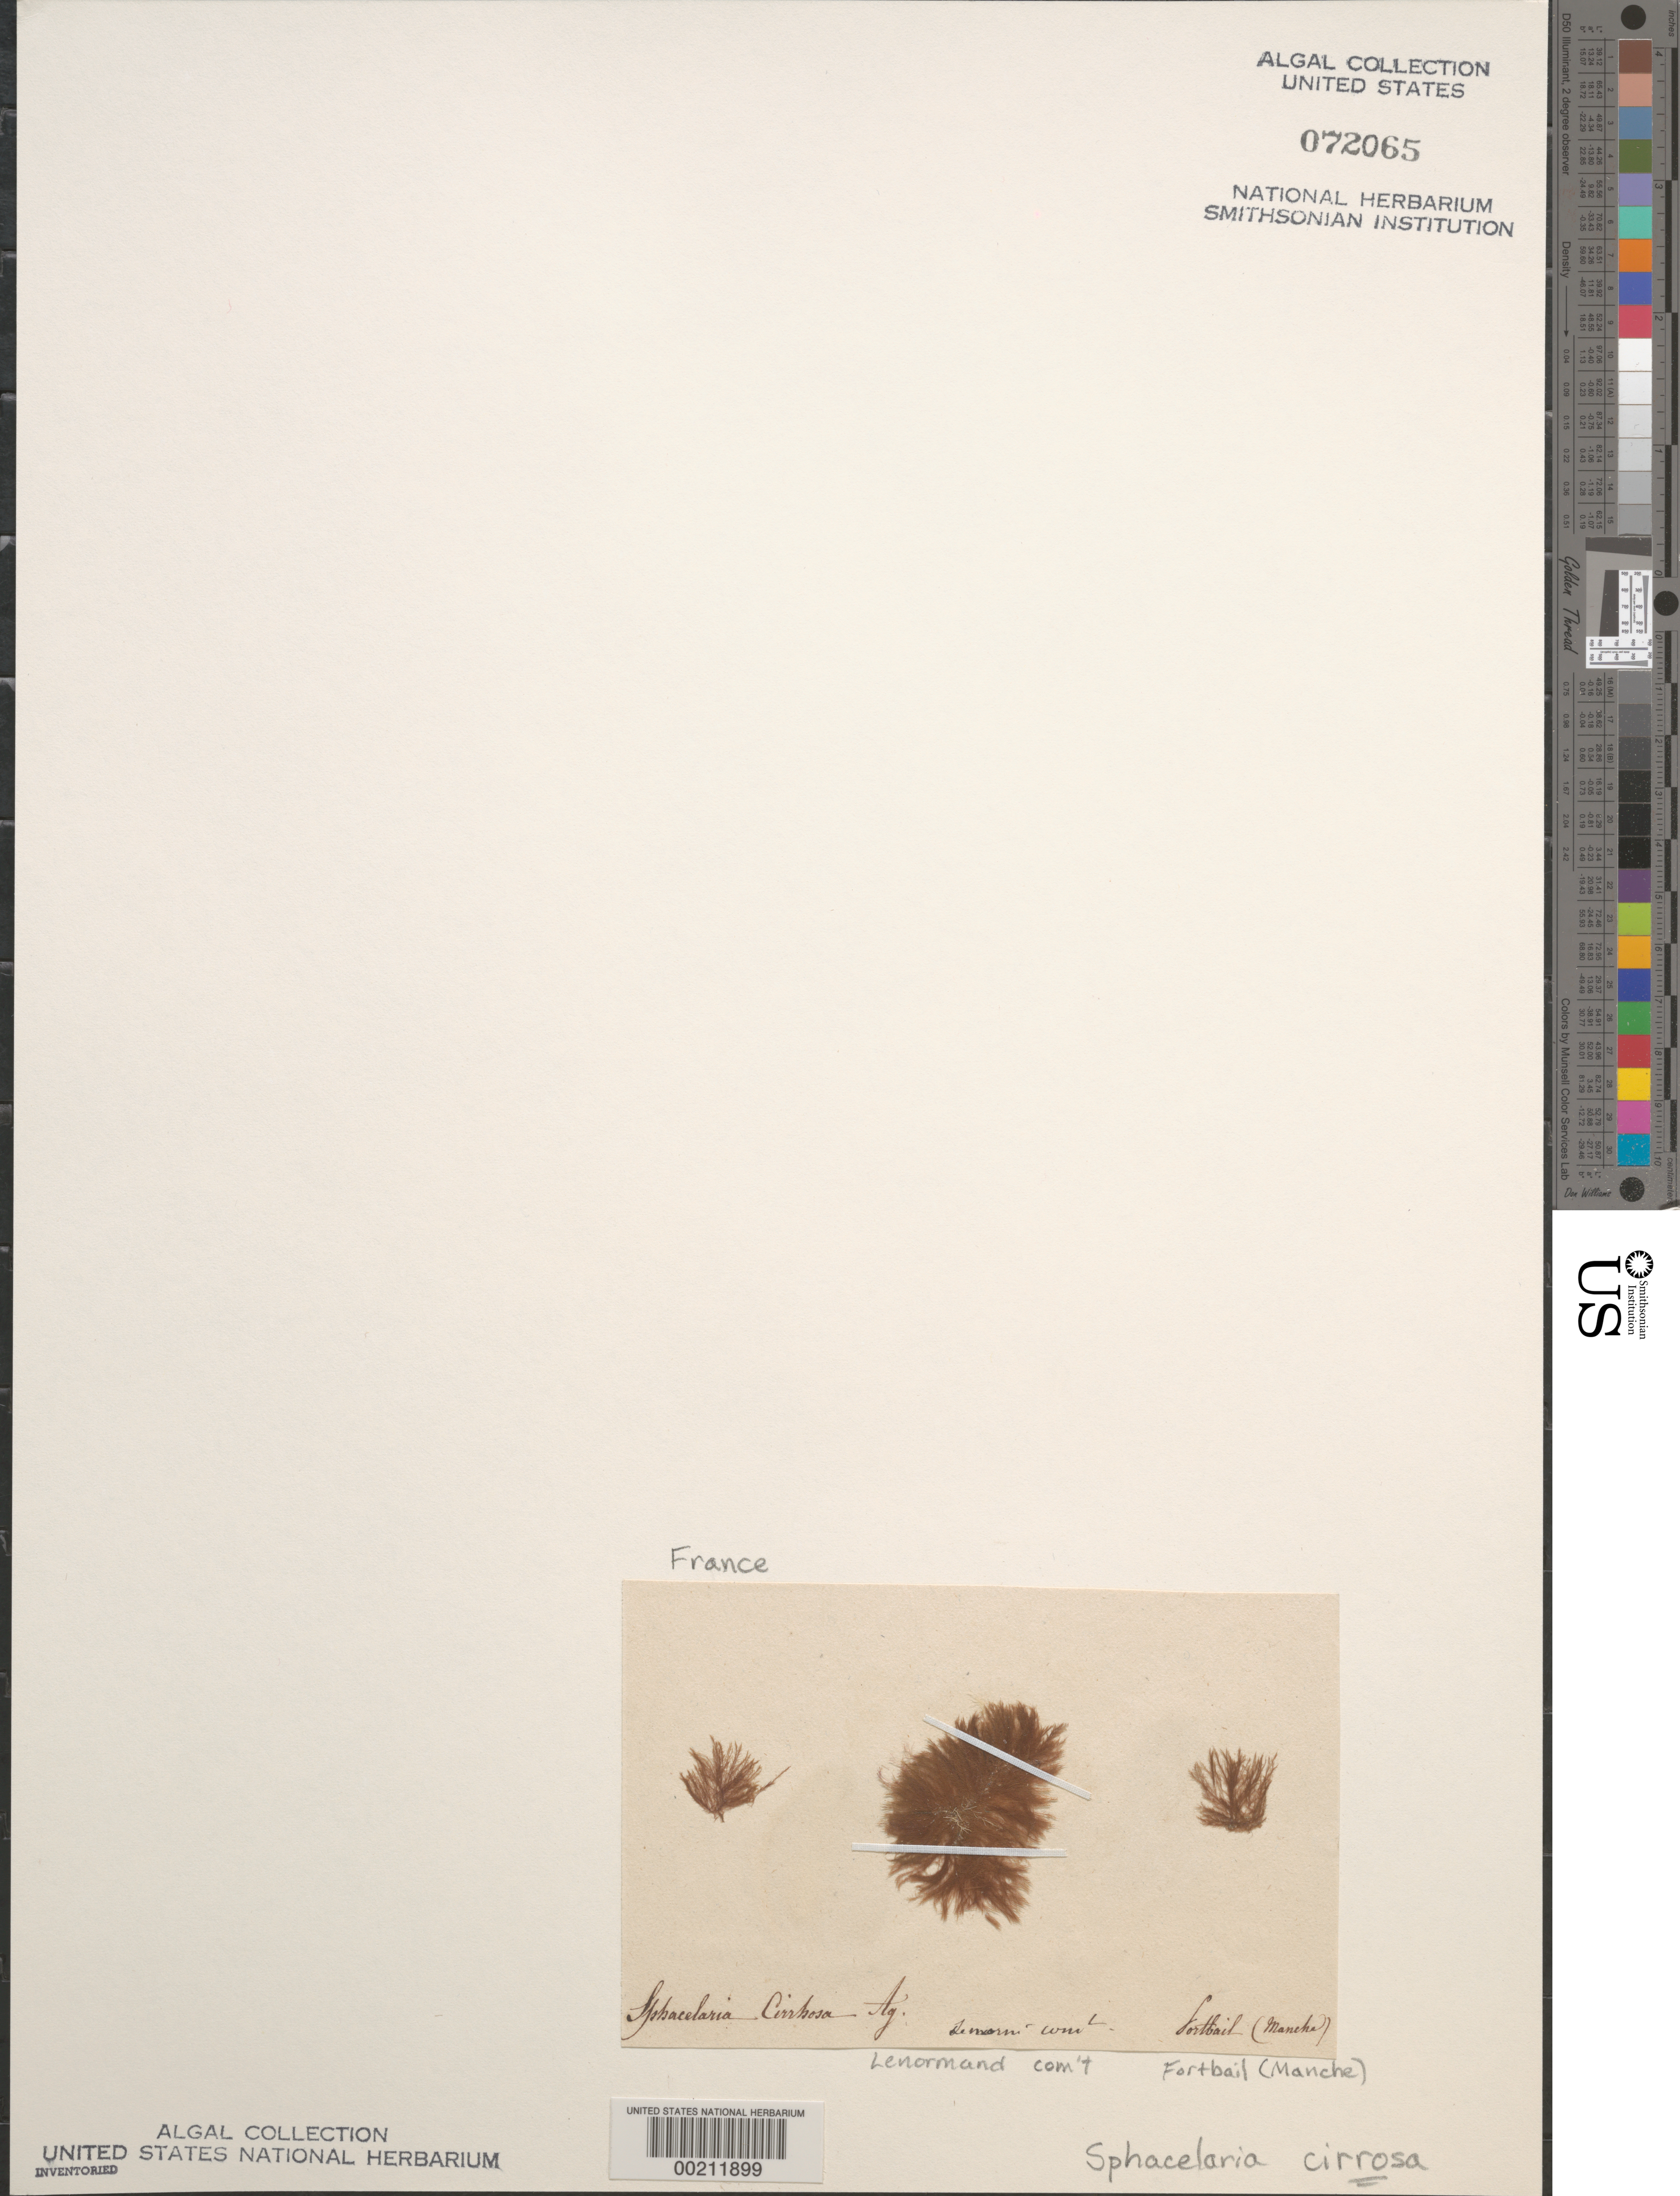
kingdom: Chromista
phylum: Ochrophyta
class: Phaeophyceae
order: Sphacelariales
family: Sphacelariaceae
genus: Sphacelaria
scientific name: Sphacelaria cirrosa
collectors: S. Lenormand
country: France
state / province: Normandie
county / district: Manche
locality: Portbail (Fortbail)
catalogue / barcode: US 72065